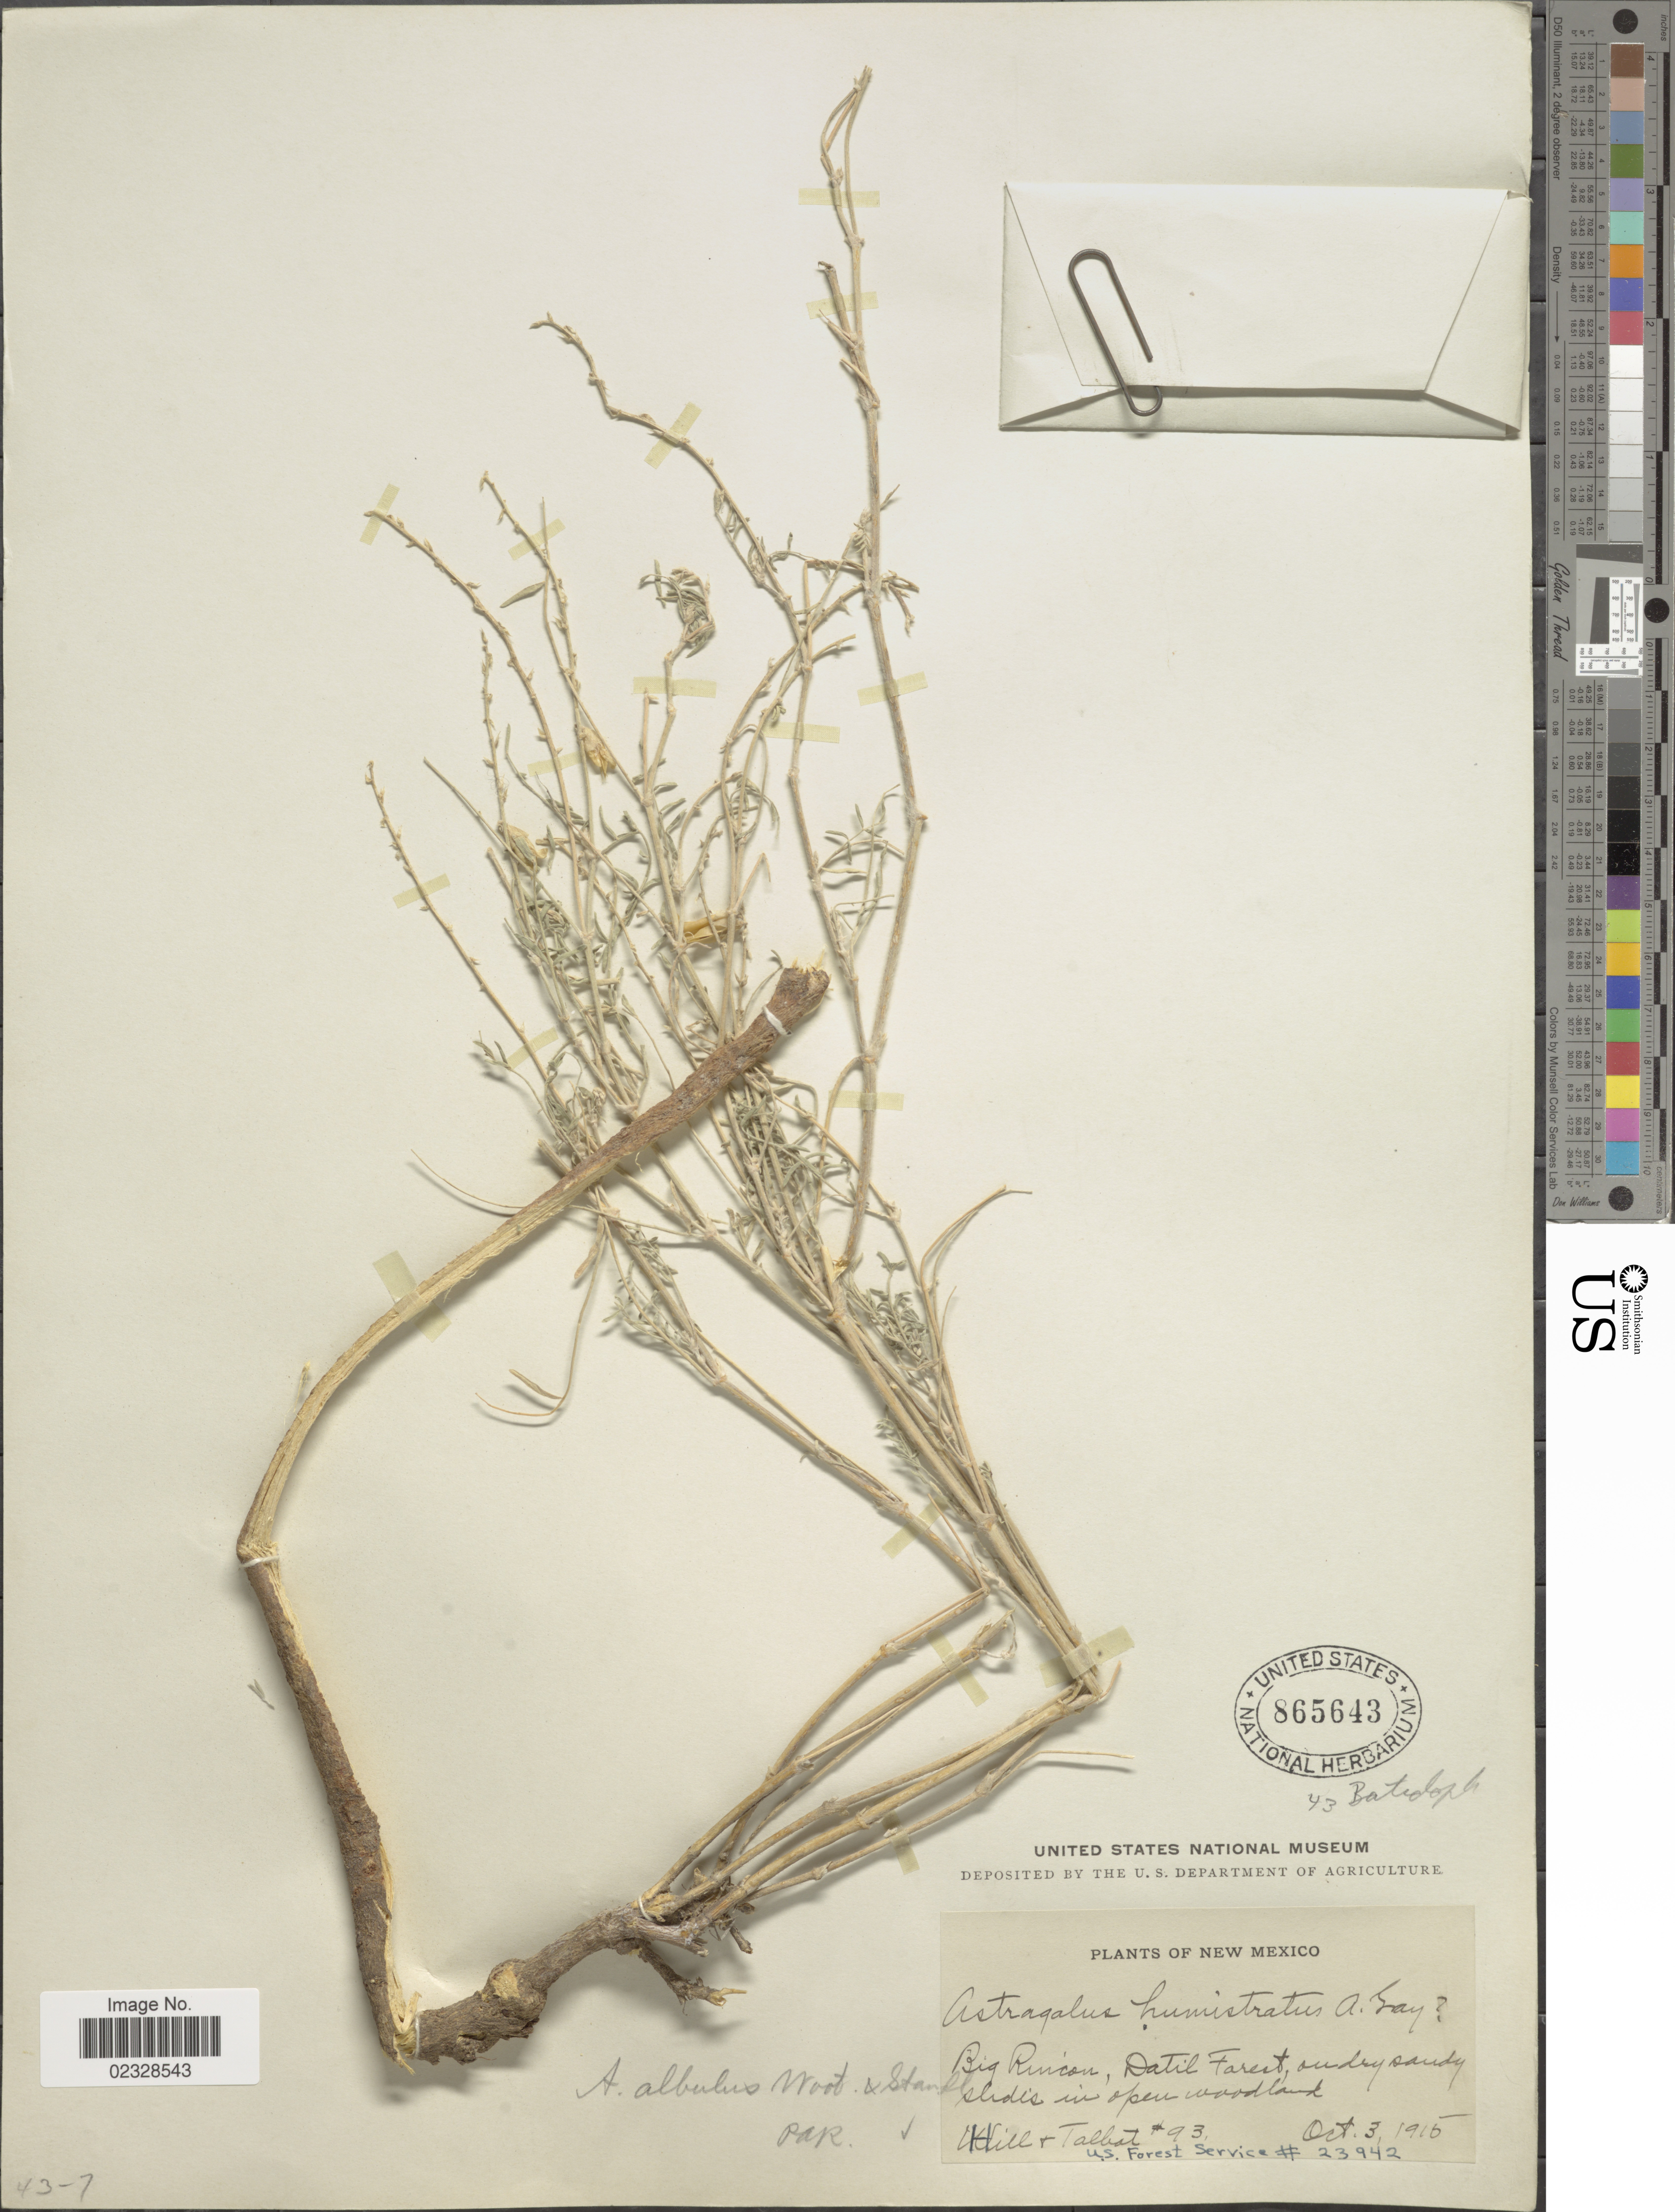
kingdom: Plantae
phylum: Tracheophyta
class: Magnoliopsida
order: Fabales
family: Fabaceae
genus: Astragalus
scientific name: Astragalus albulus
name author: Wooton & Standl.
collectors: Hill & Talbot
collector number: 93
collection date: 1915-10-03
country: United States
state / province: New Mexico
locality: Big Rincon, Datil Forest.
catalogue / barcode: US 865643